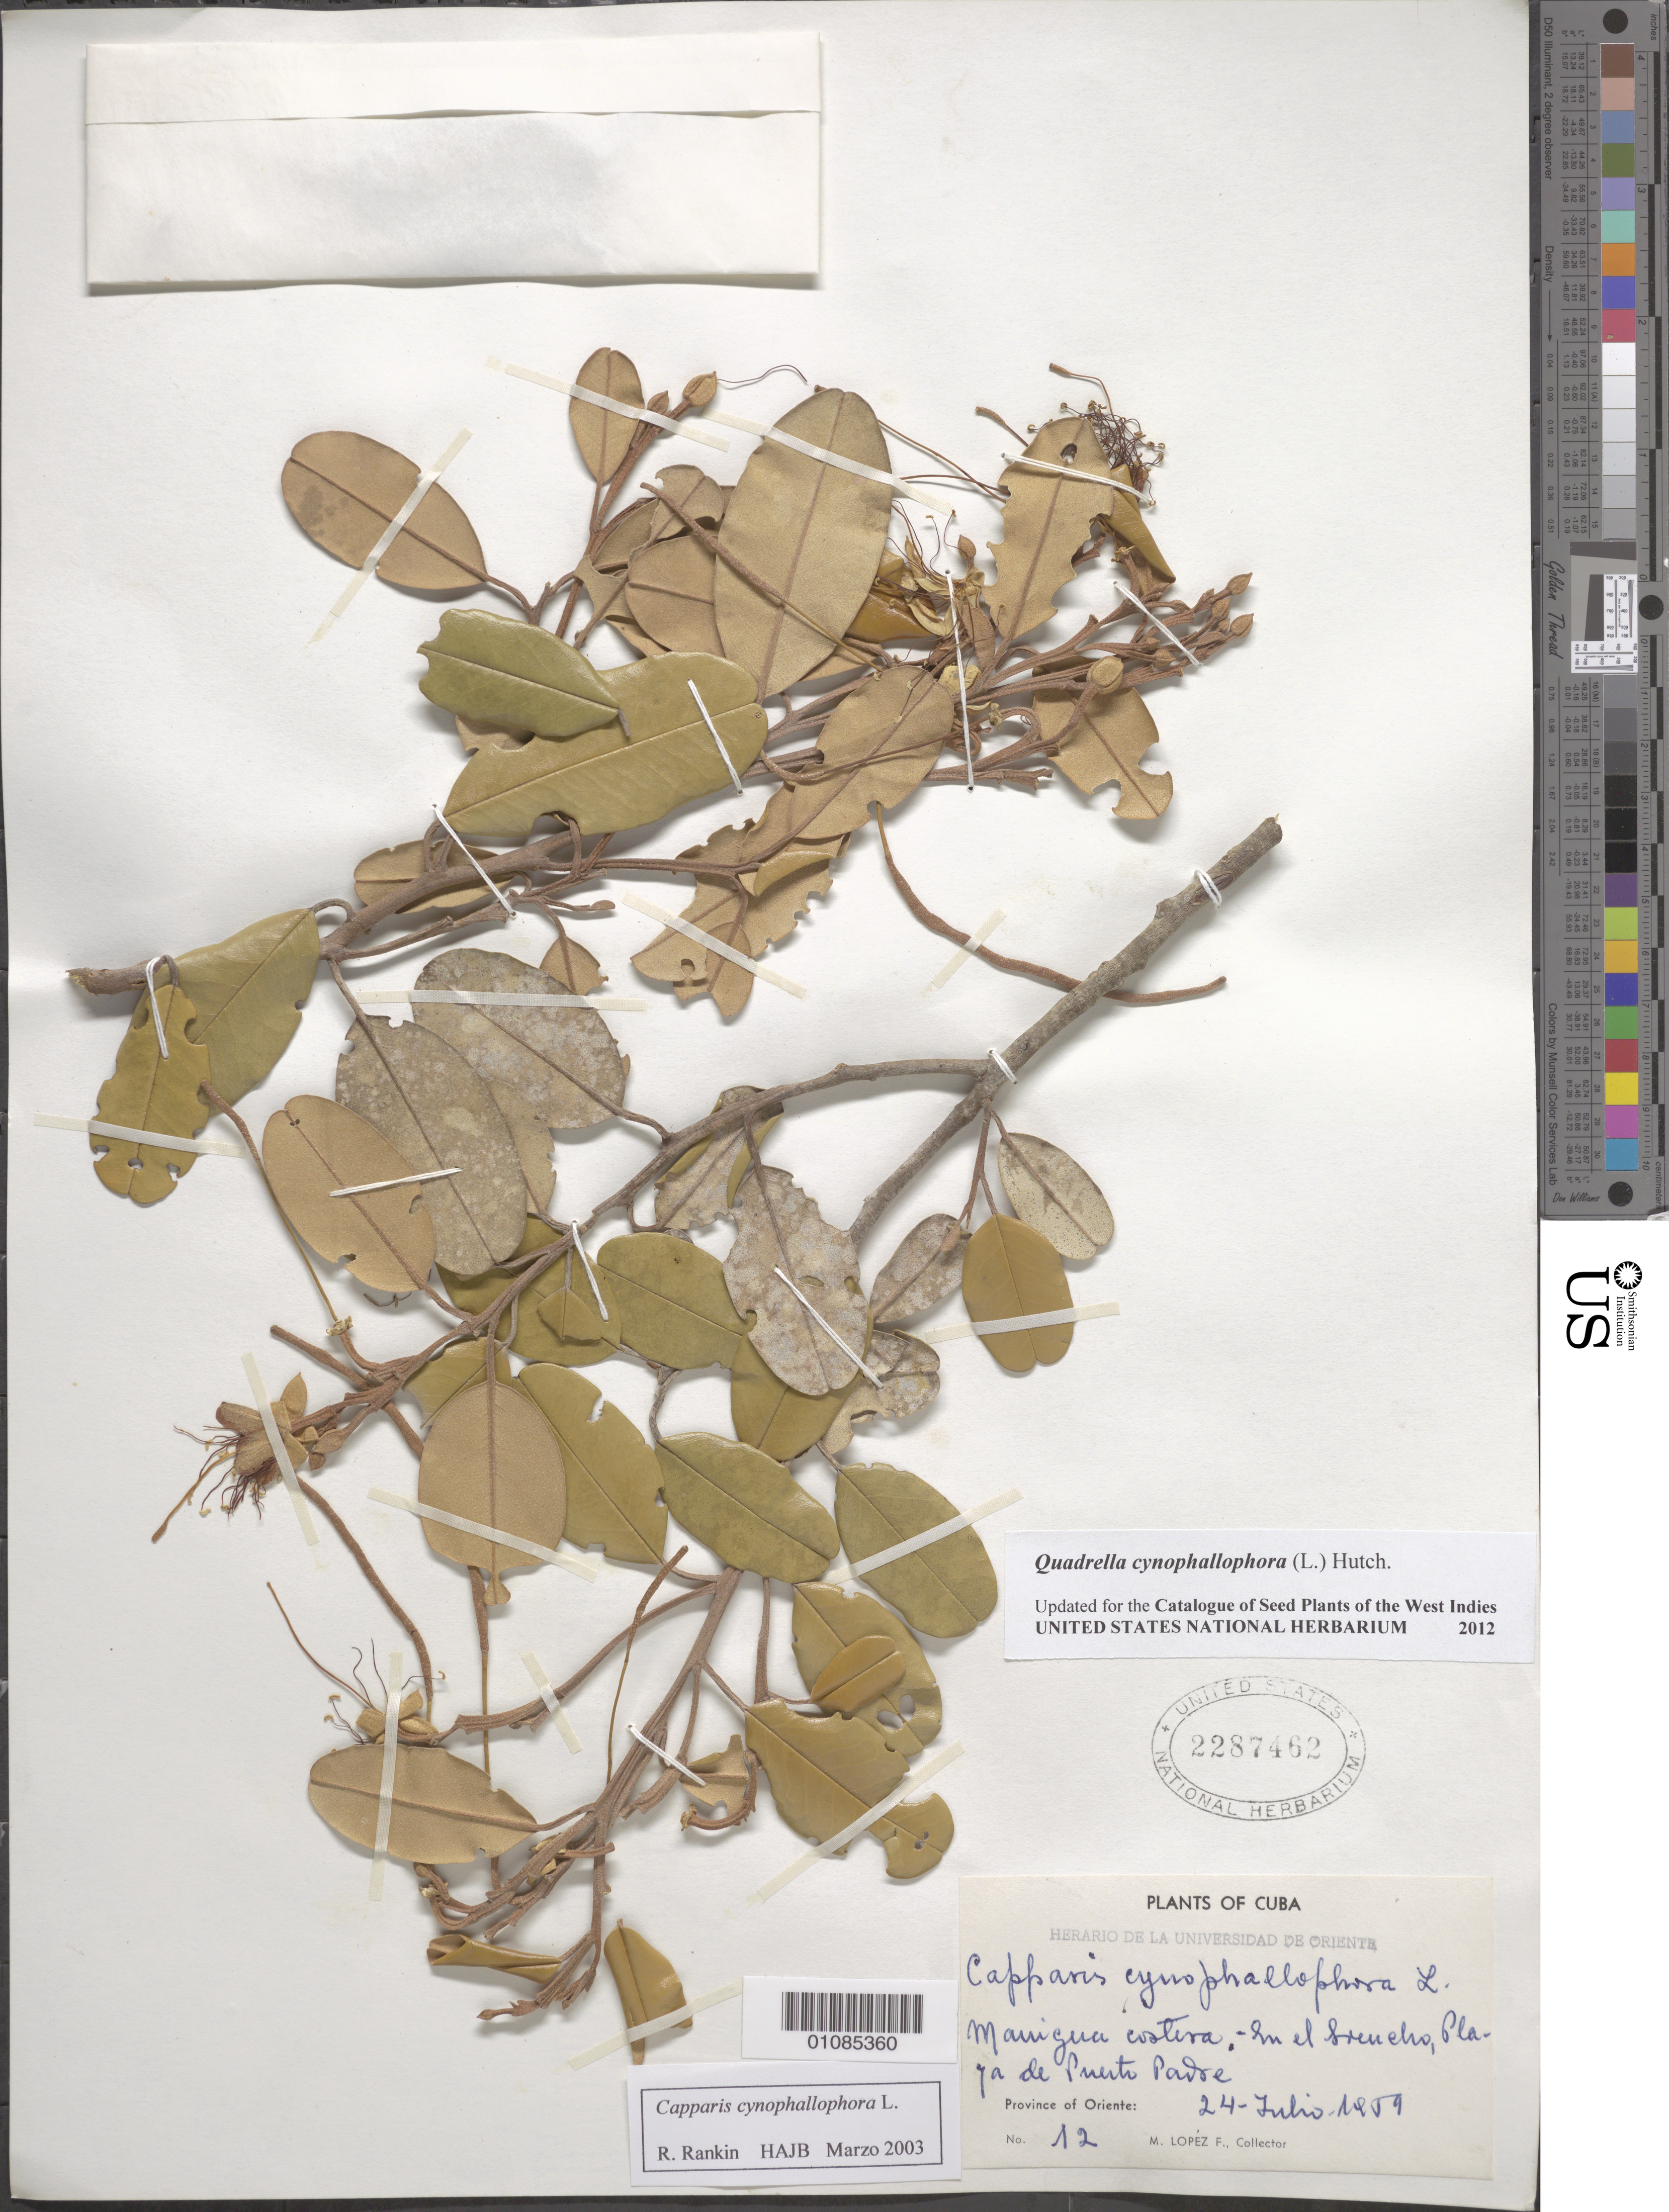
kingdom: Plantae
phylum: Tracheophyta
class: Magnoliopsida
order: Brassicales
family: Capparaceae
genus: Quadrella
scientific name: Quadrella cynophallophora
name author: (L.) Hutch.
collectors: M. López Figueiras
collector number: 12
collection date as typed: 24 Jul 1959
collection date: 1959-07-24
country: Cuba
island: Cuba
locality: Oriente: Playa de Puerto Padre(?)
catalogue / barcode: US 2287462